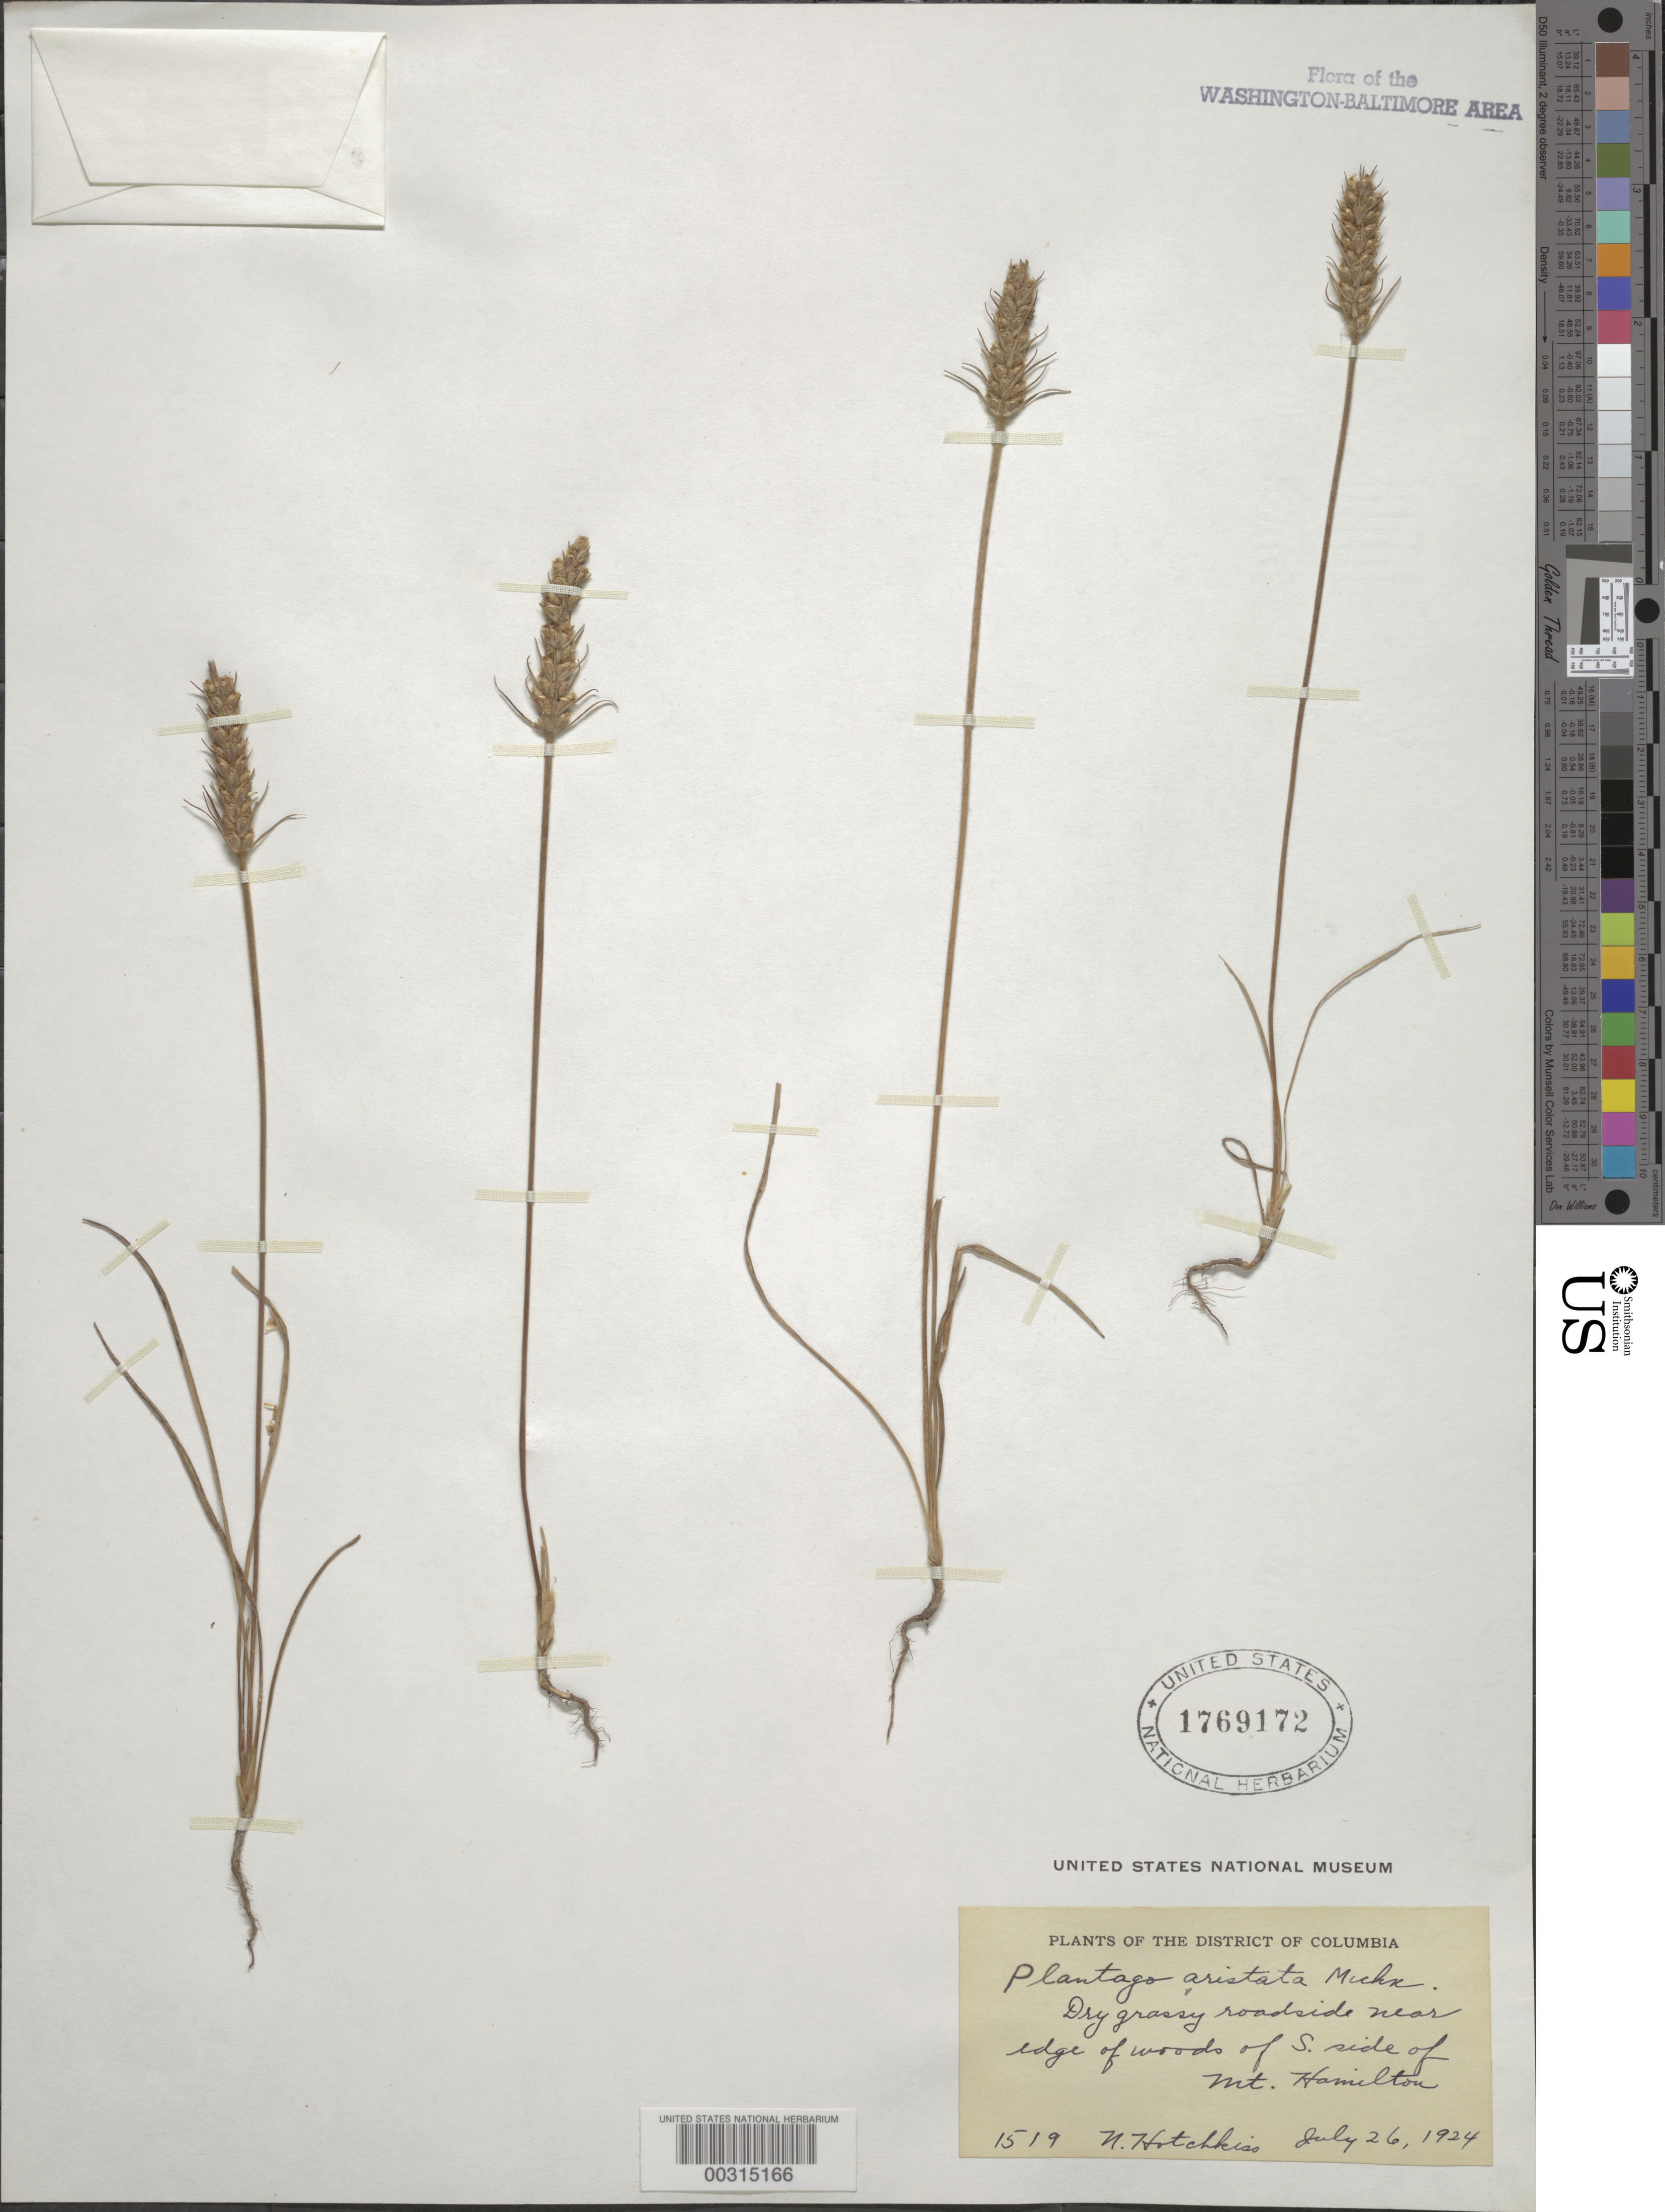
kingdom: Plantae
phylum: Tracheophyta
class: Magnoliopsida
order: Lamiales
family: Plantaginaceae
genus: Plantago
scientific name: Plantago aristata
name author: Michx.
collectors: N. Hotchkiss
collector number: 1519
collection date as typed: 26 Jul 1924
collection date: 1924-07-26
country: United States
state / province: District of Columbia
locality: Mount Hamilton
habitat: Dry grass roadside, edge of woods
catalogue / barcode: US 1769172